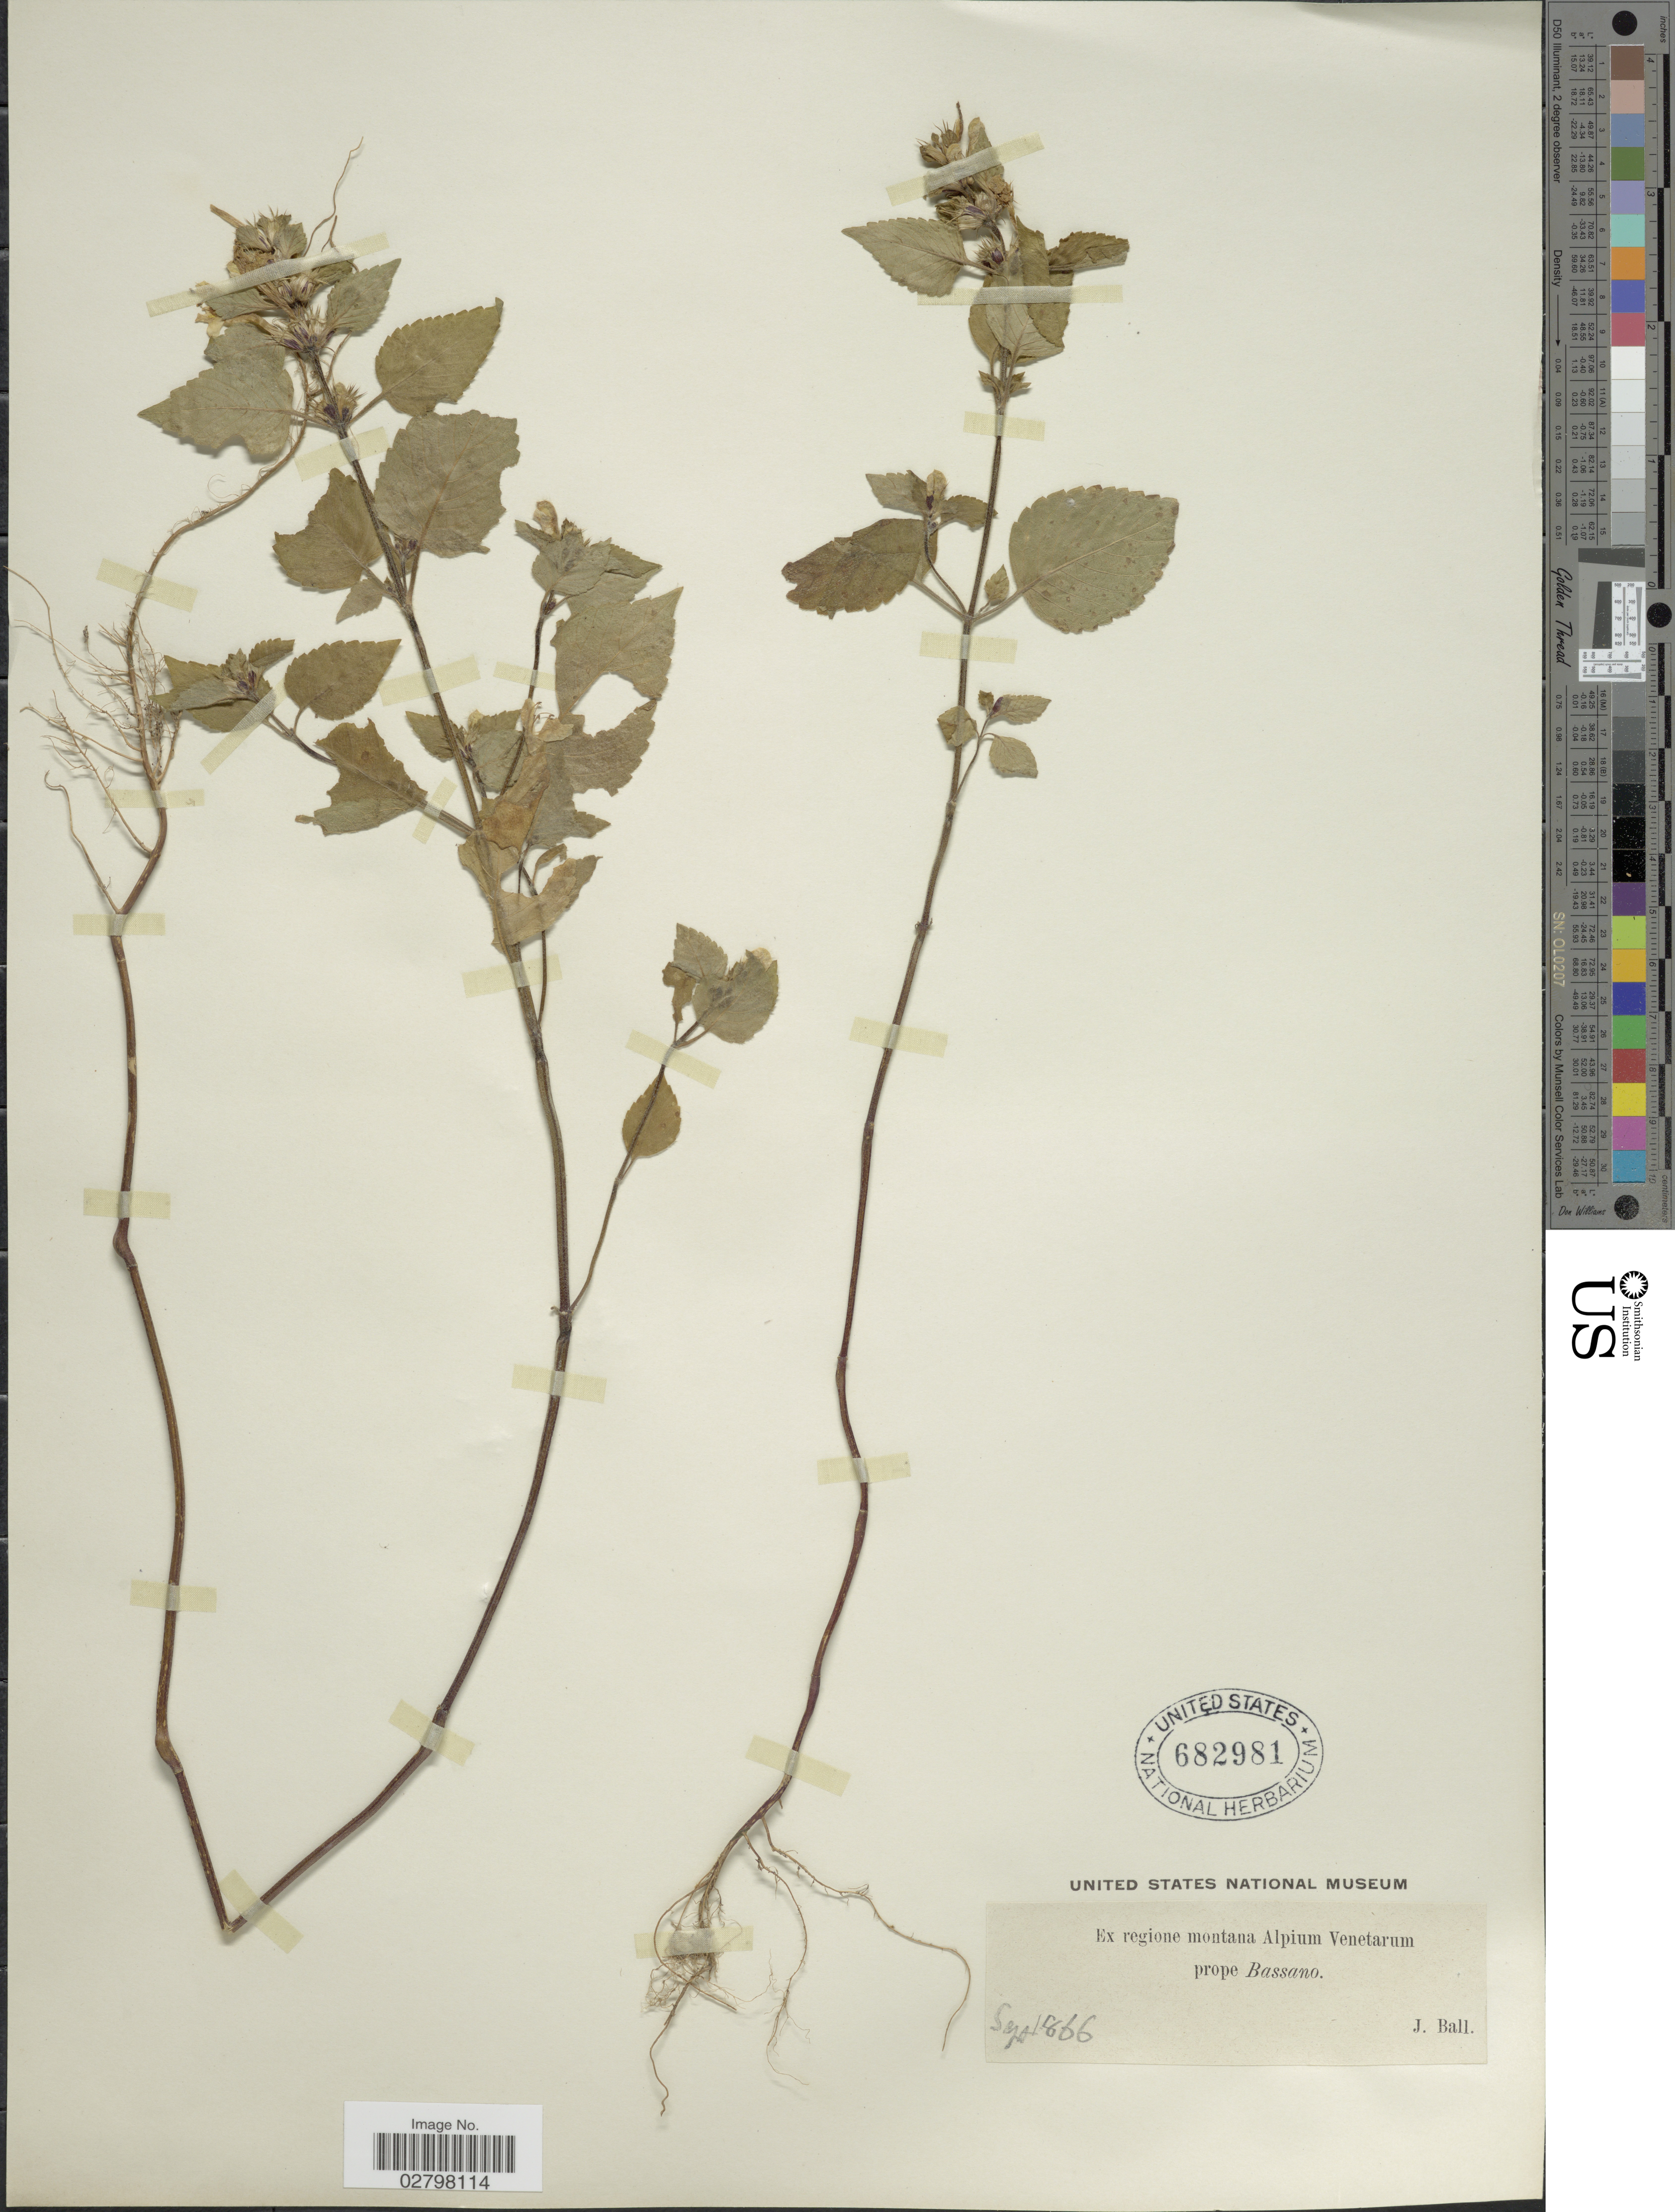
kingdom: Plantae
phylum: Tracheophyta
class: Magnoliopsida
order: Lamiales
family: Lamiaceae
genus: Stachys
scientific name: Stachys sp.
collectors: J. Ball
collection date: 1866-09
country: Italy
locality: Ex regione montana Alpium Venetarum prope Bassano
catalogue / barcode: US 682981